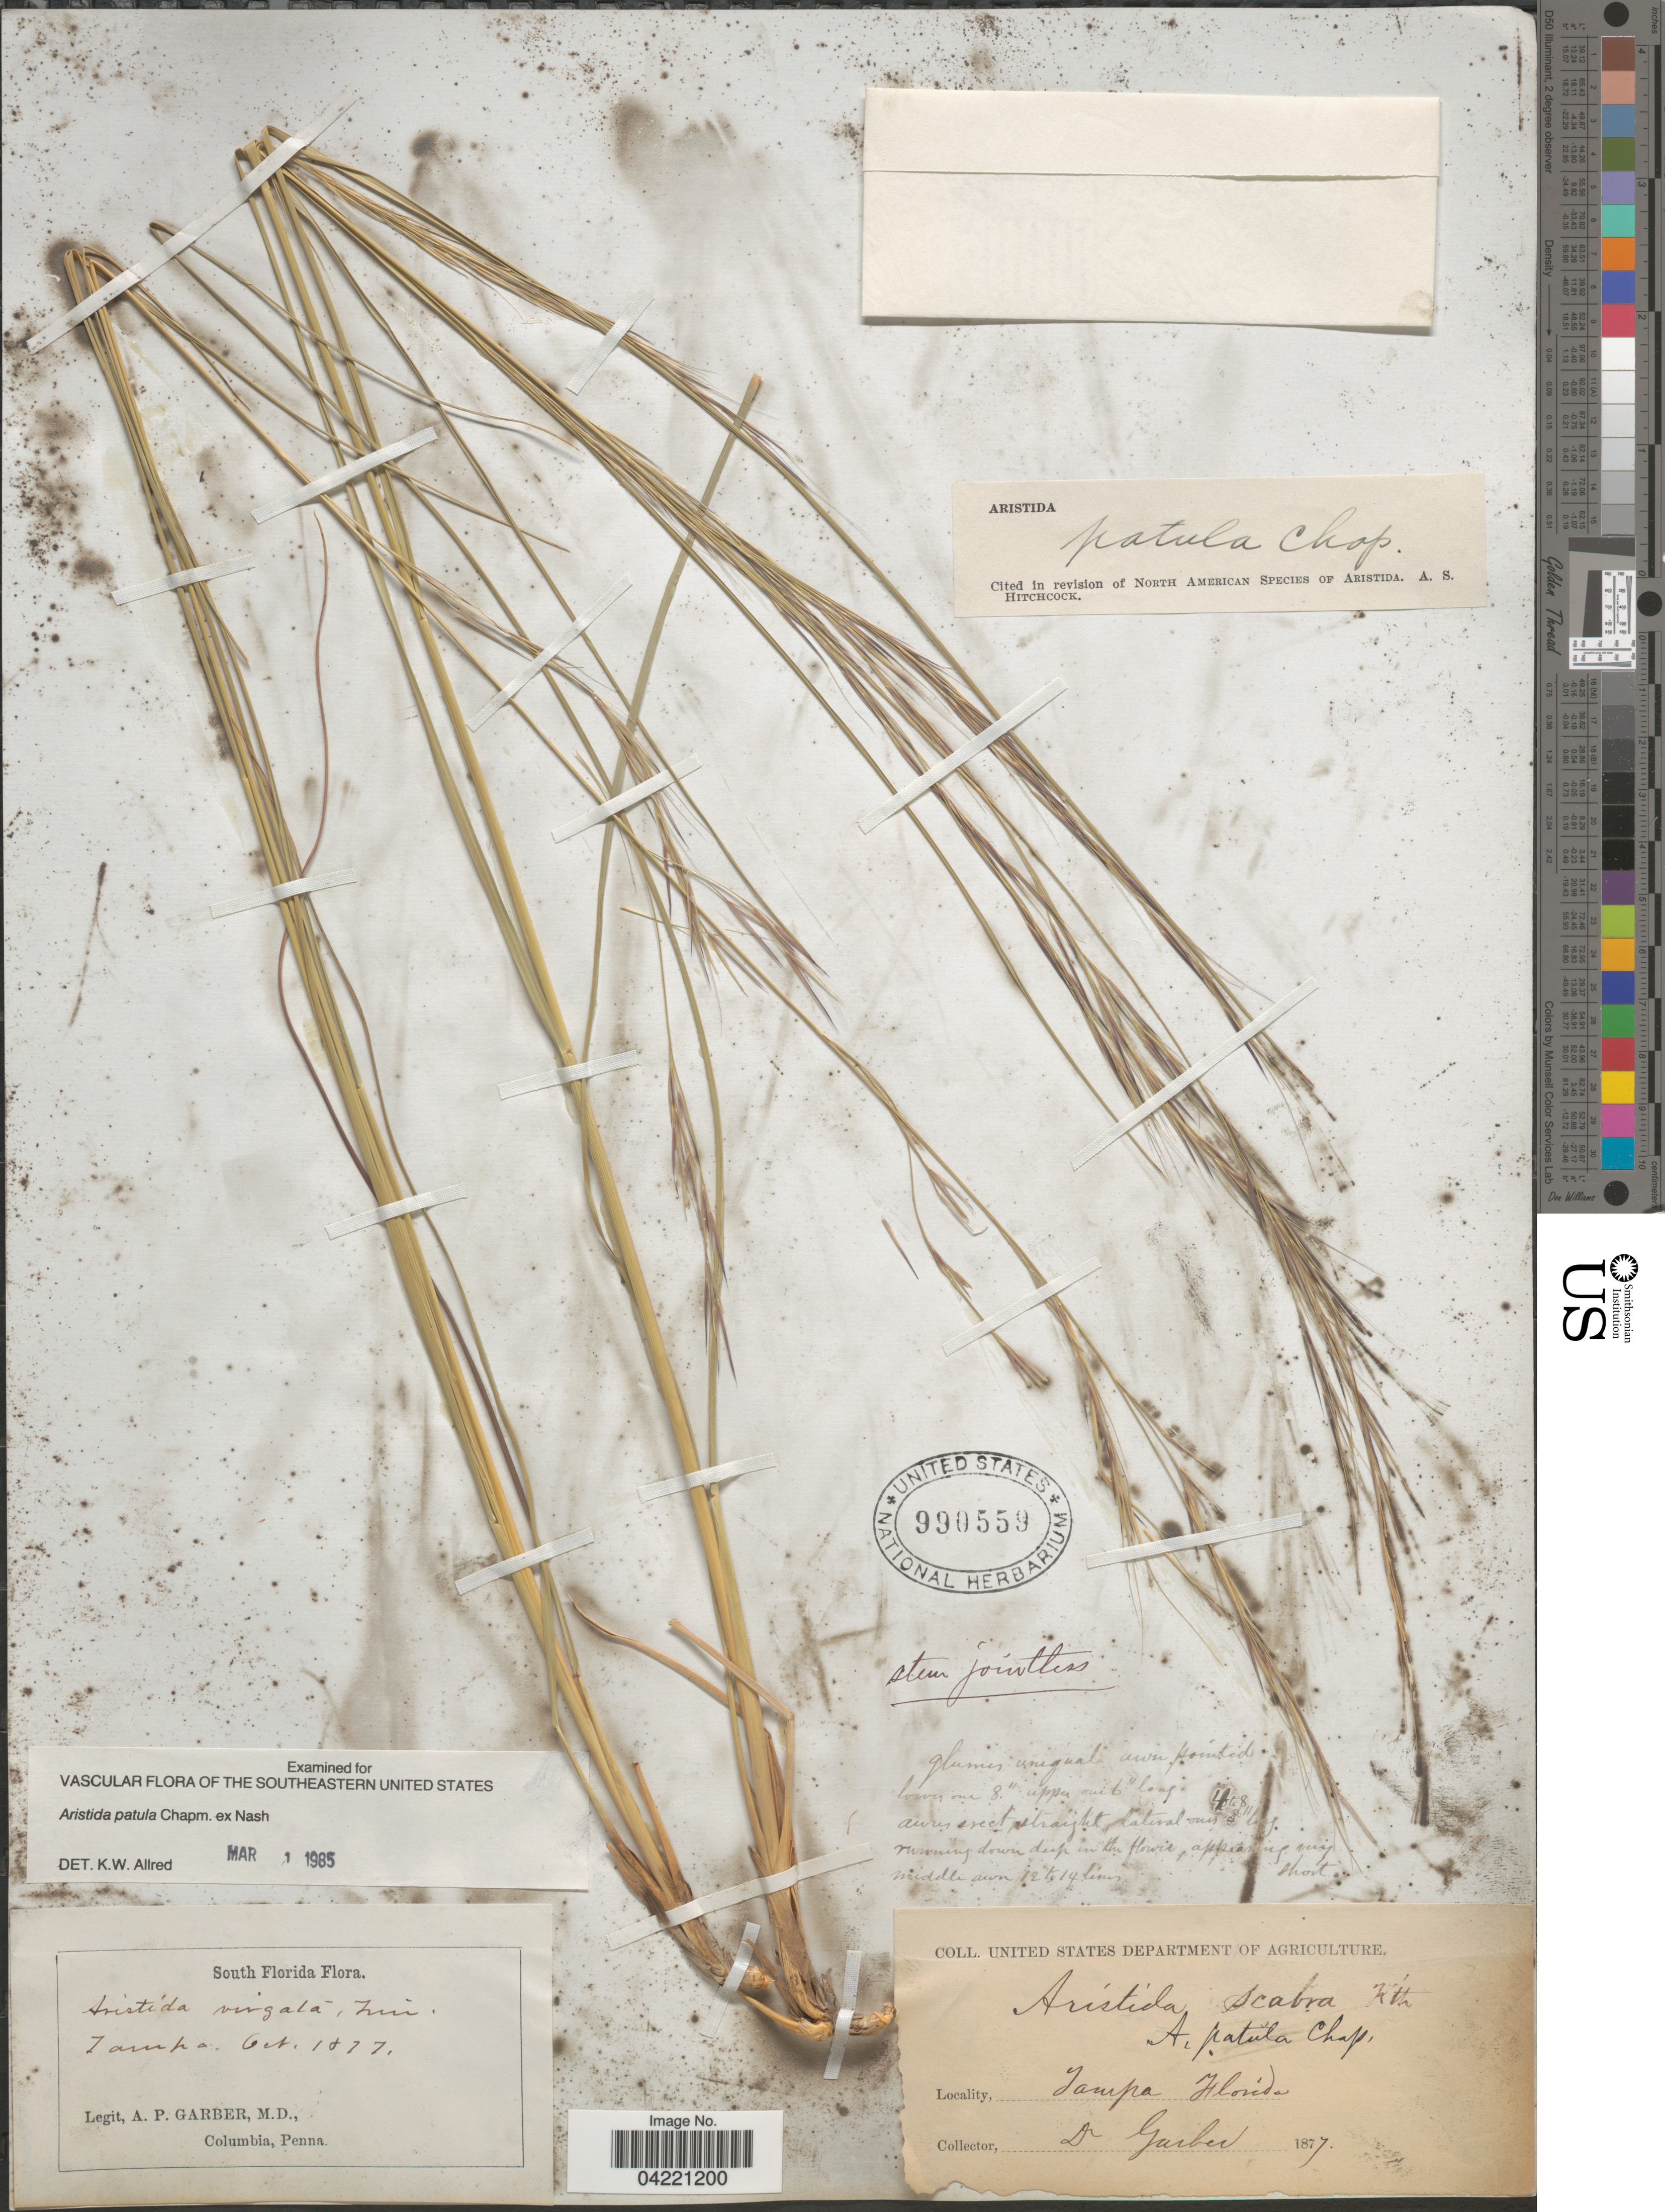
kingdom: Plantae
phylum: Tracheophyta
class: Liliopsida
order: Poales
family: Poaceae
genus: Aristida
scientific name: Aristida patula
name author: Chapm. ex Nash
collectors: A. P. Garber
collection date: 1877-10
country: United States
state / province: Florida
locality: South Florida. Tampa.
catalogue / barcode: US 990559